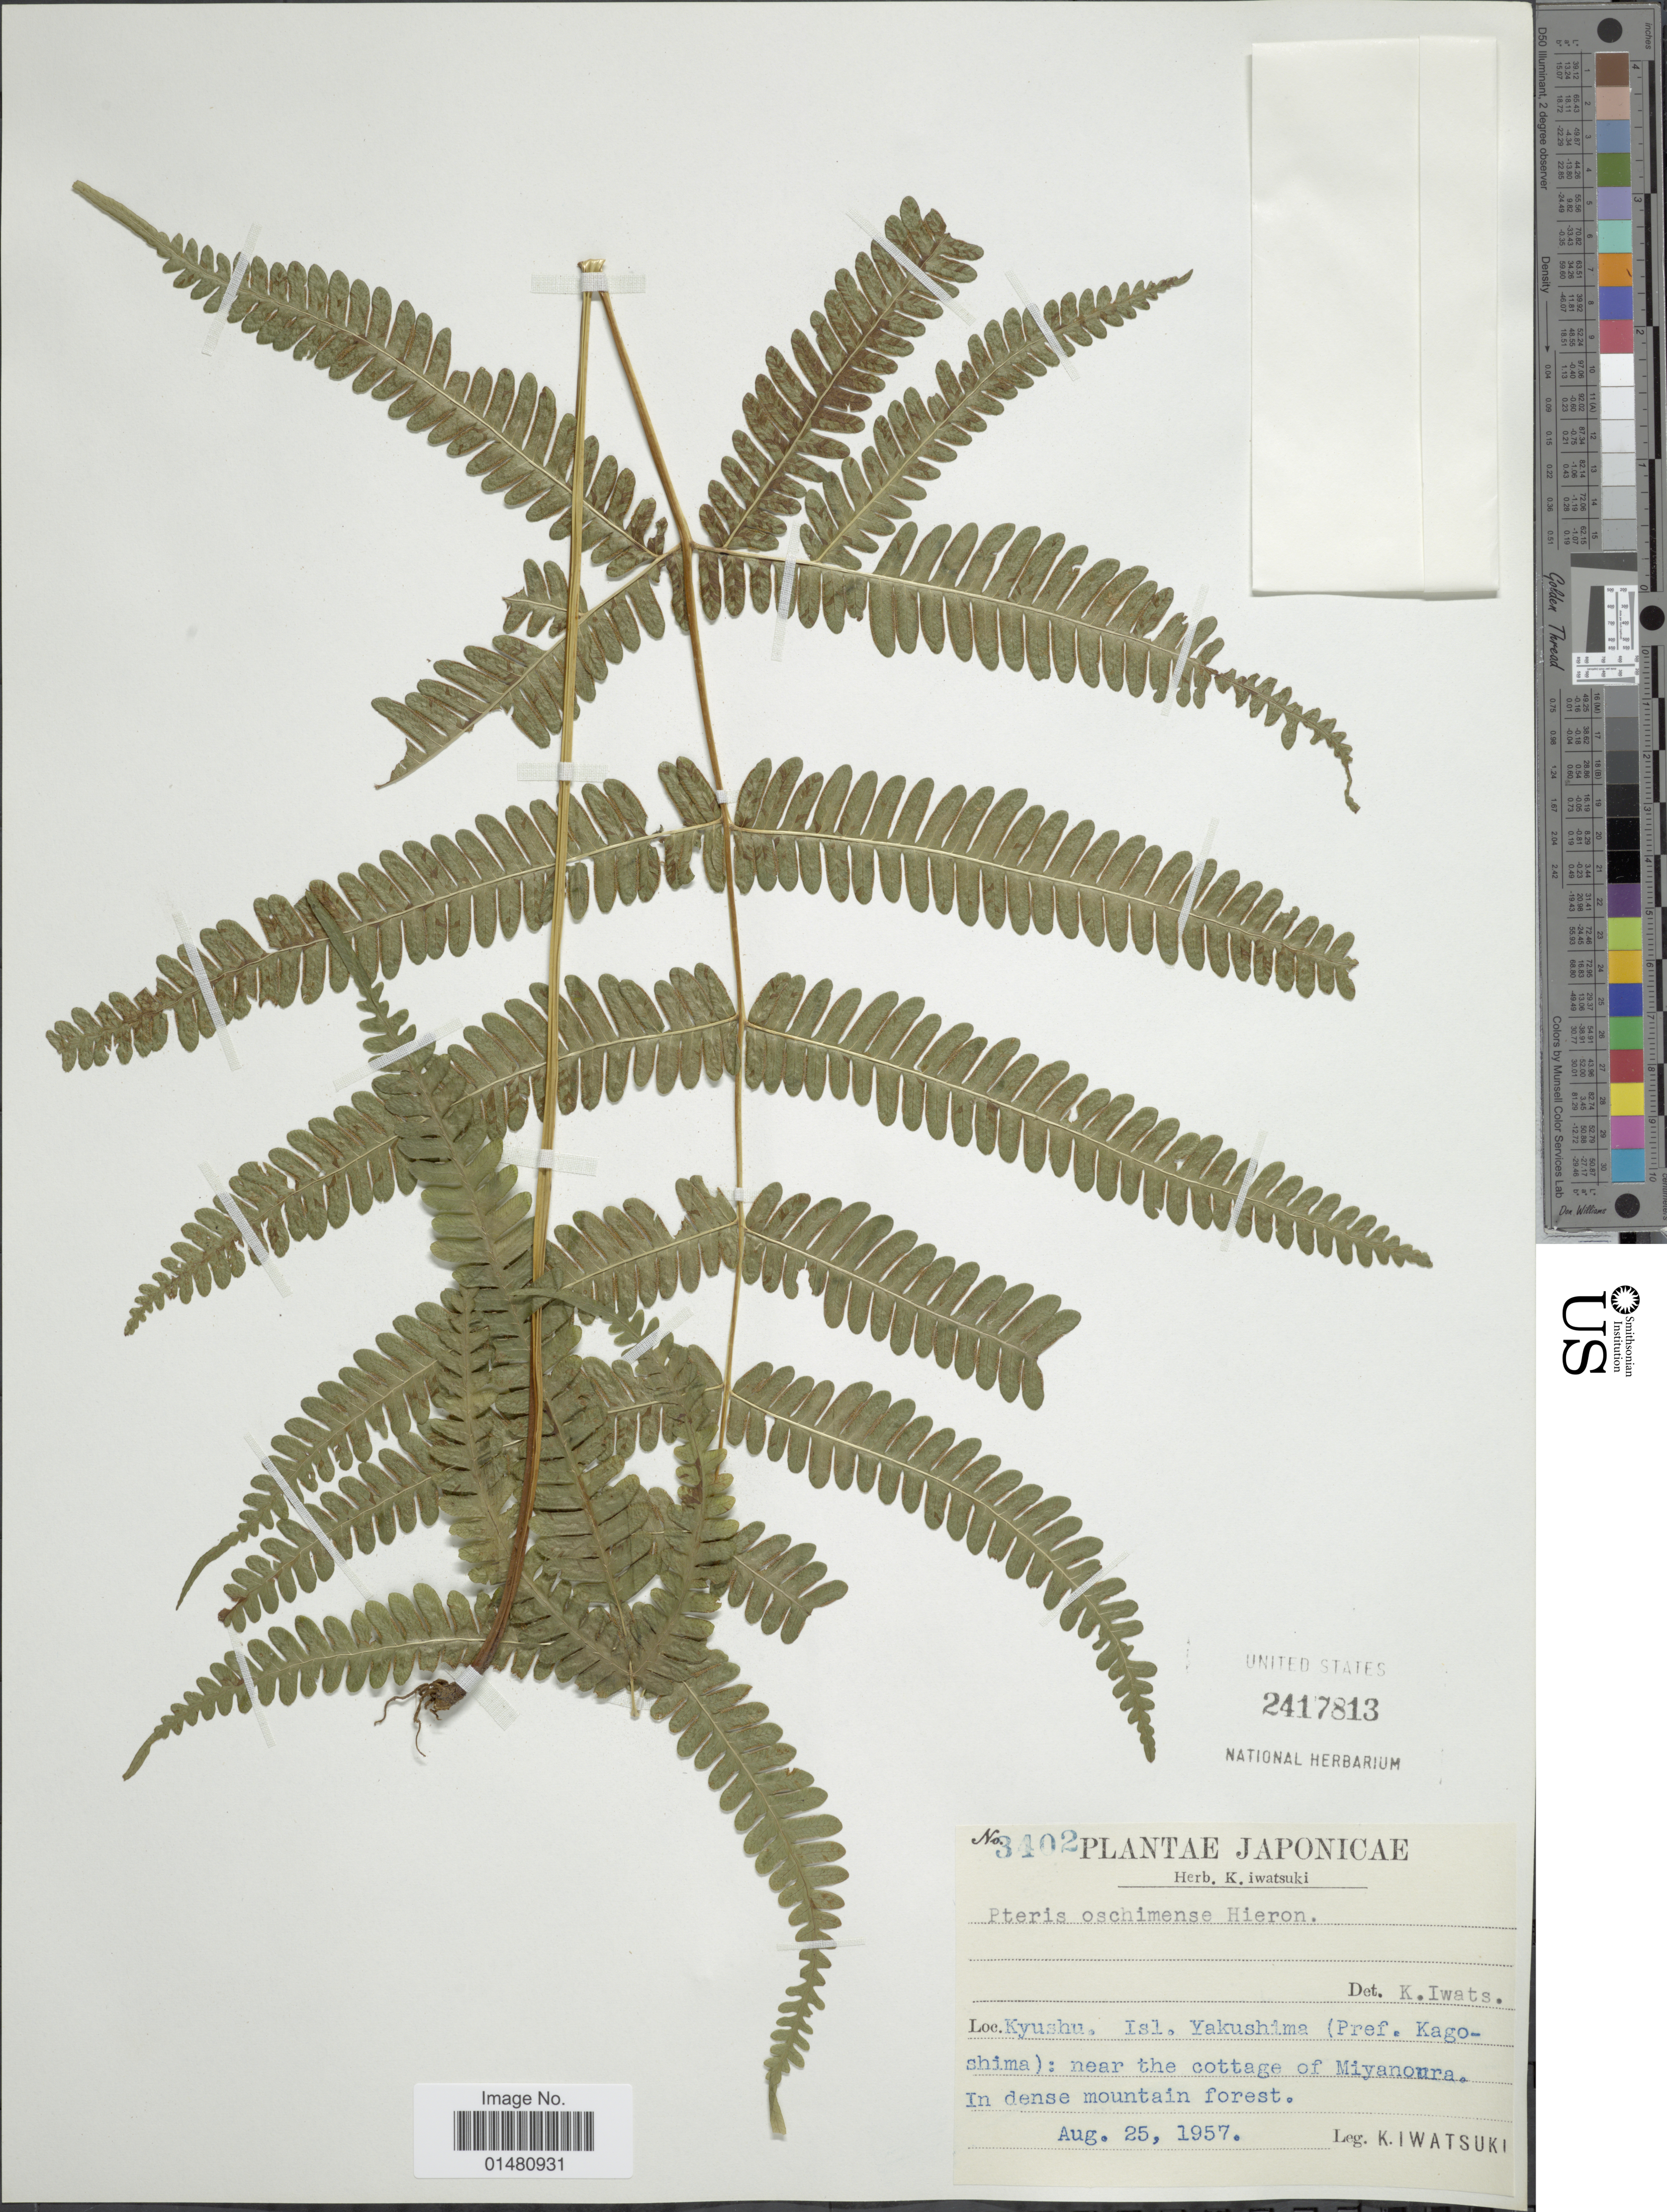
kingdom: Plantae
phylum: Tracheophyta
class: Polypodiopsida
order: Polypodiales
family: Pteridaceae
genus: Pteris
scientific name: Pteris oshimensis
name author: Hieron.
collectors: K. Iwatsuki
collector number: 3402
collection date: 1957-08-25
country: Japan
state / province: Kagosima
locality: Kyushu Isl. Yakushima (Pref. Kagoshima): near the cottage of Miyanoura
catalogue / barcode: US 2417813